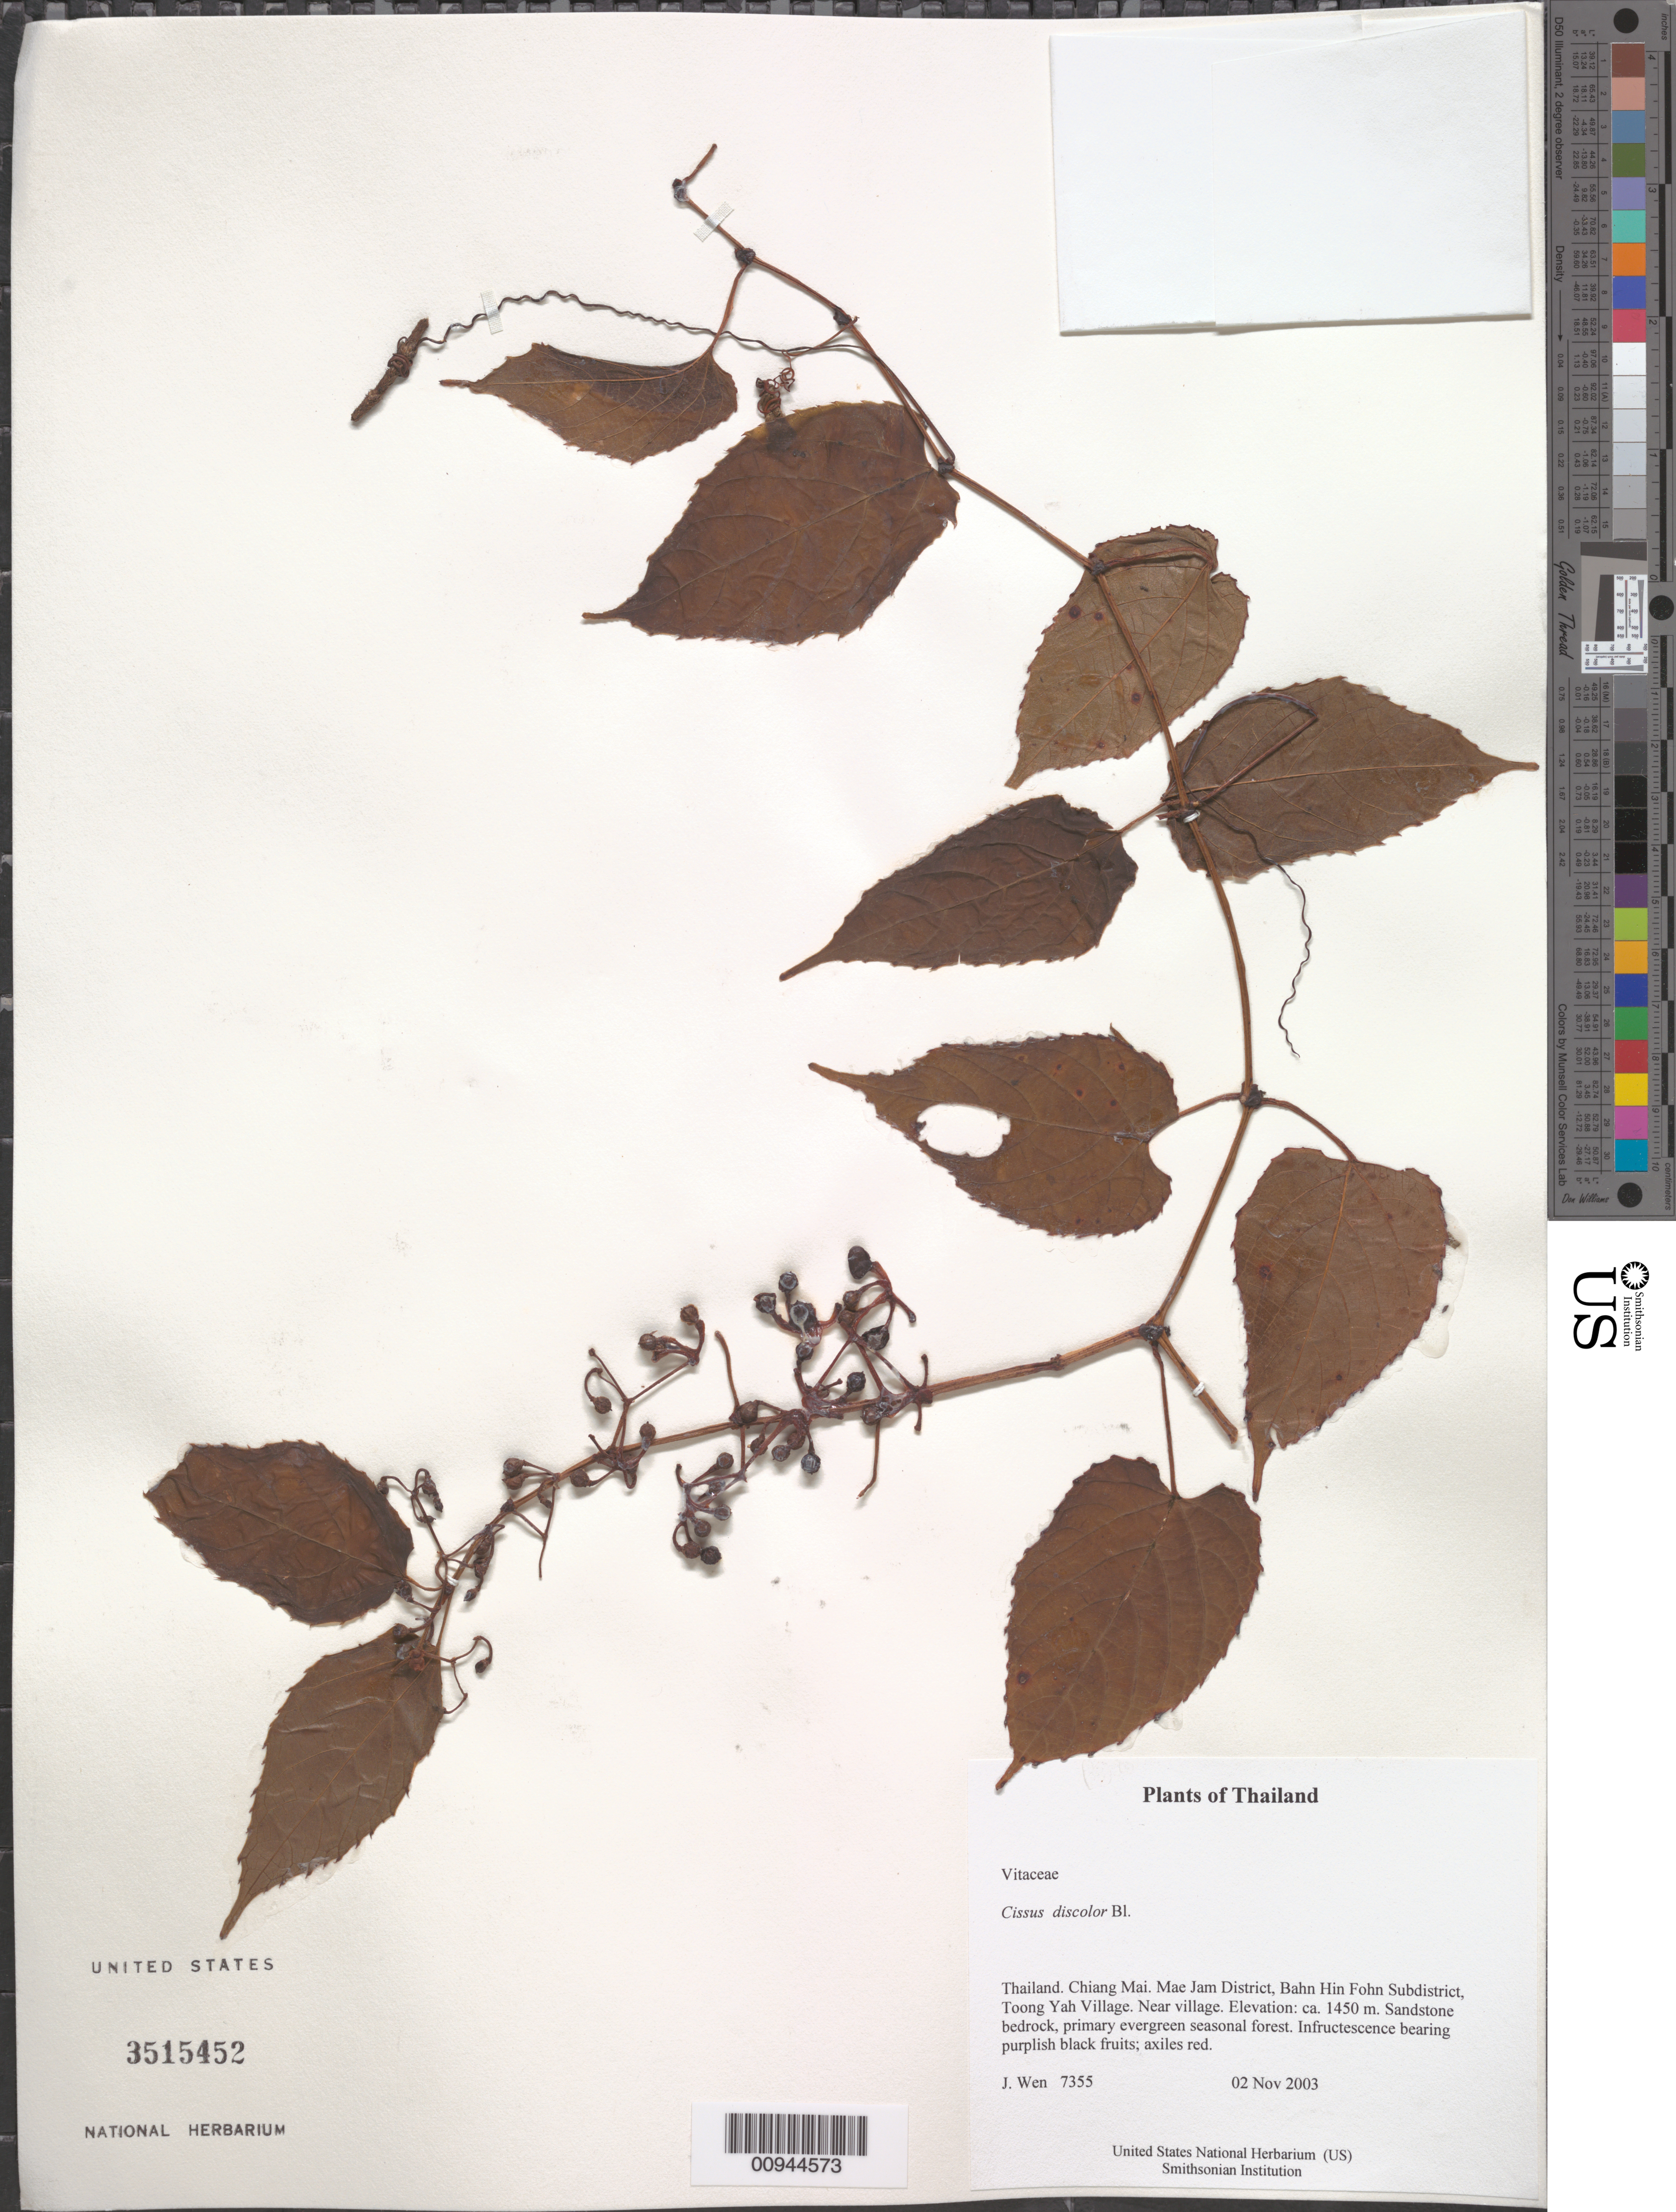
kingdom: Plantae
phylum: Tracheophyta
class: Magnoliopsida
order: Vitales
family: Vitaceae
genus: Cissus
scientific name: Cissus discolor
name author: Blume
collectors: J. Wen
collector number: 7355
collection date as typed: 02 Nov 2003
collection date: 2003-11-02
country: Thailand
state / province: Chiang Mai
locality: Mae Jam District, Bahn Hin Fohn Subdistrict, Toong Yah Village. Near village.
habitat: Sandstone bedrock, primary evergreen seasonal forest.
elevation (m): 1450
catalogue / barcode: US 3515452